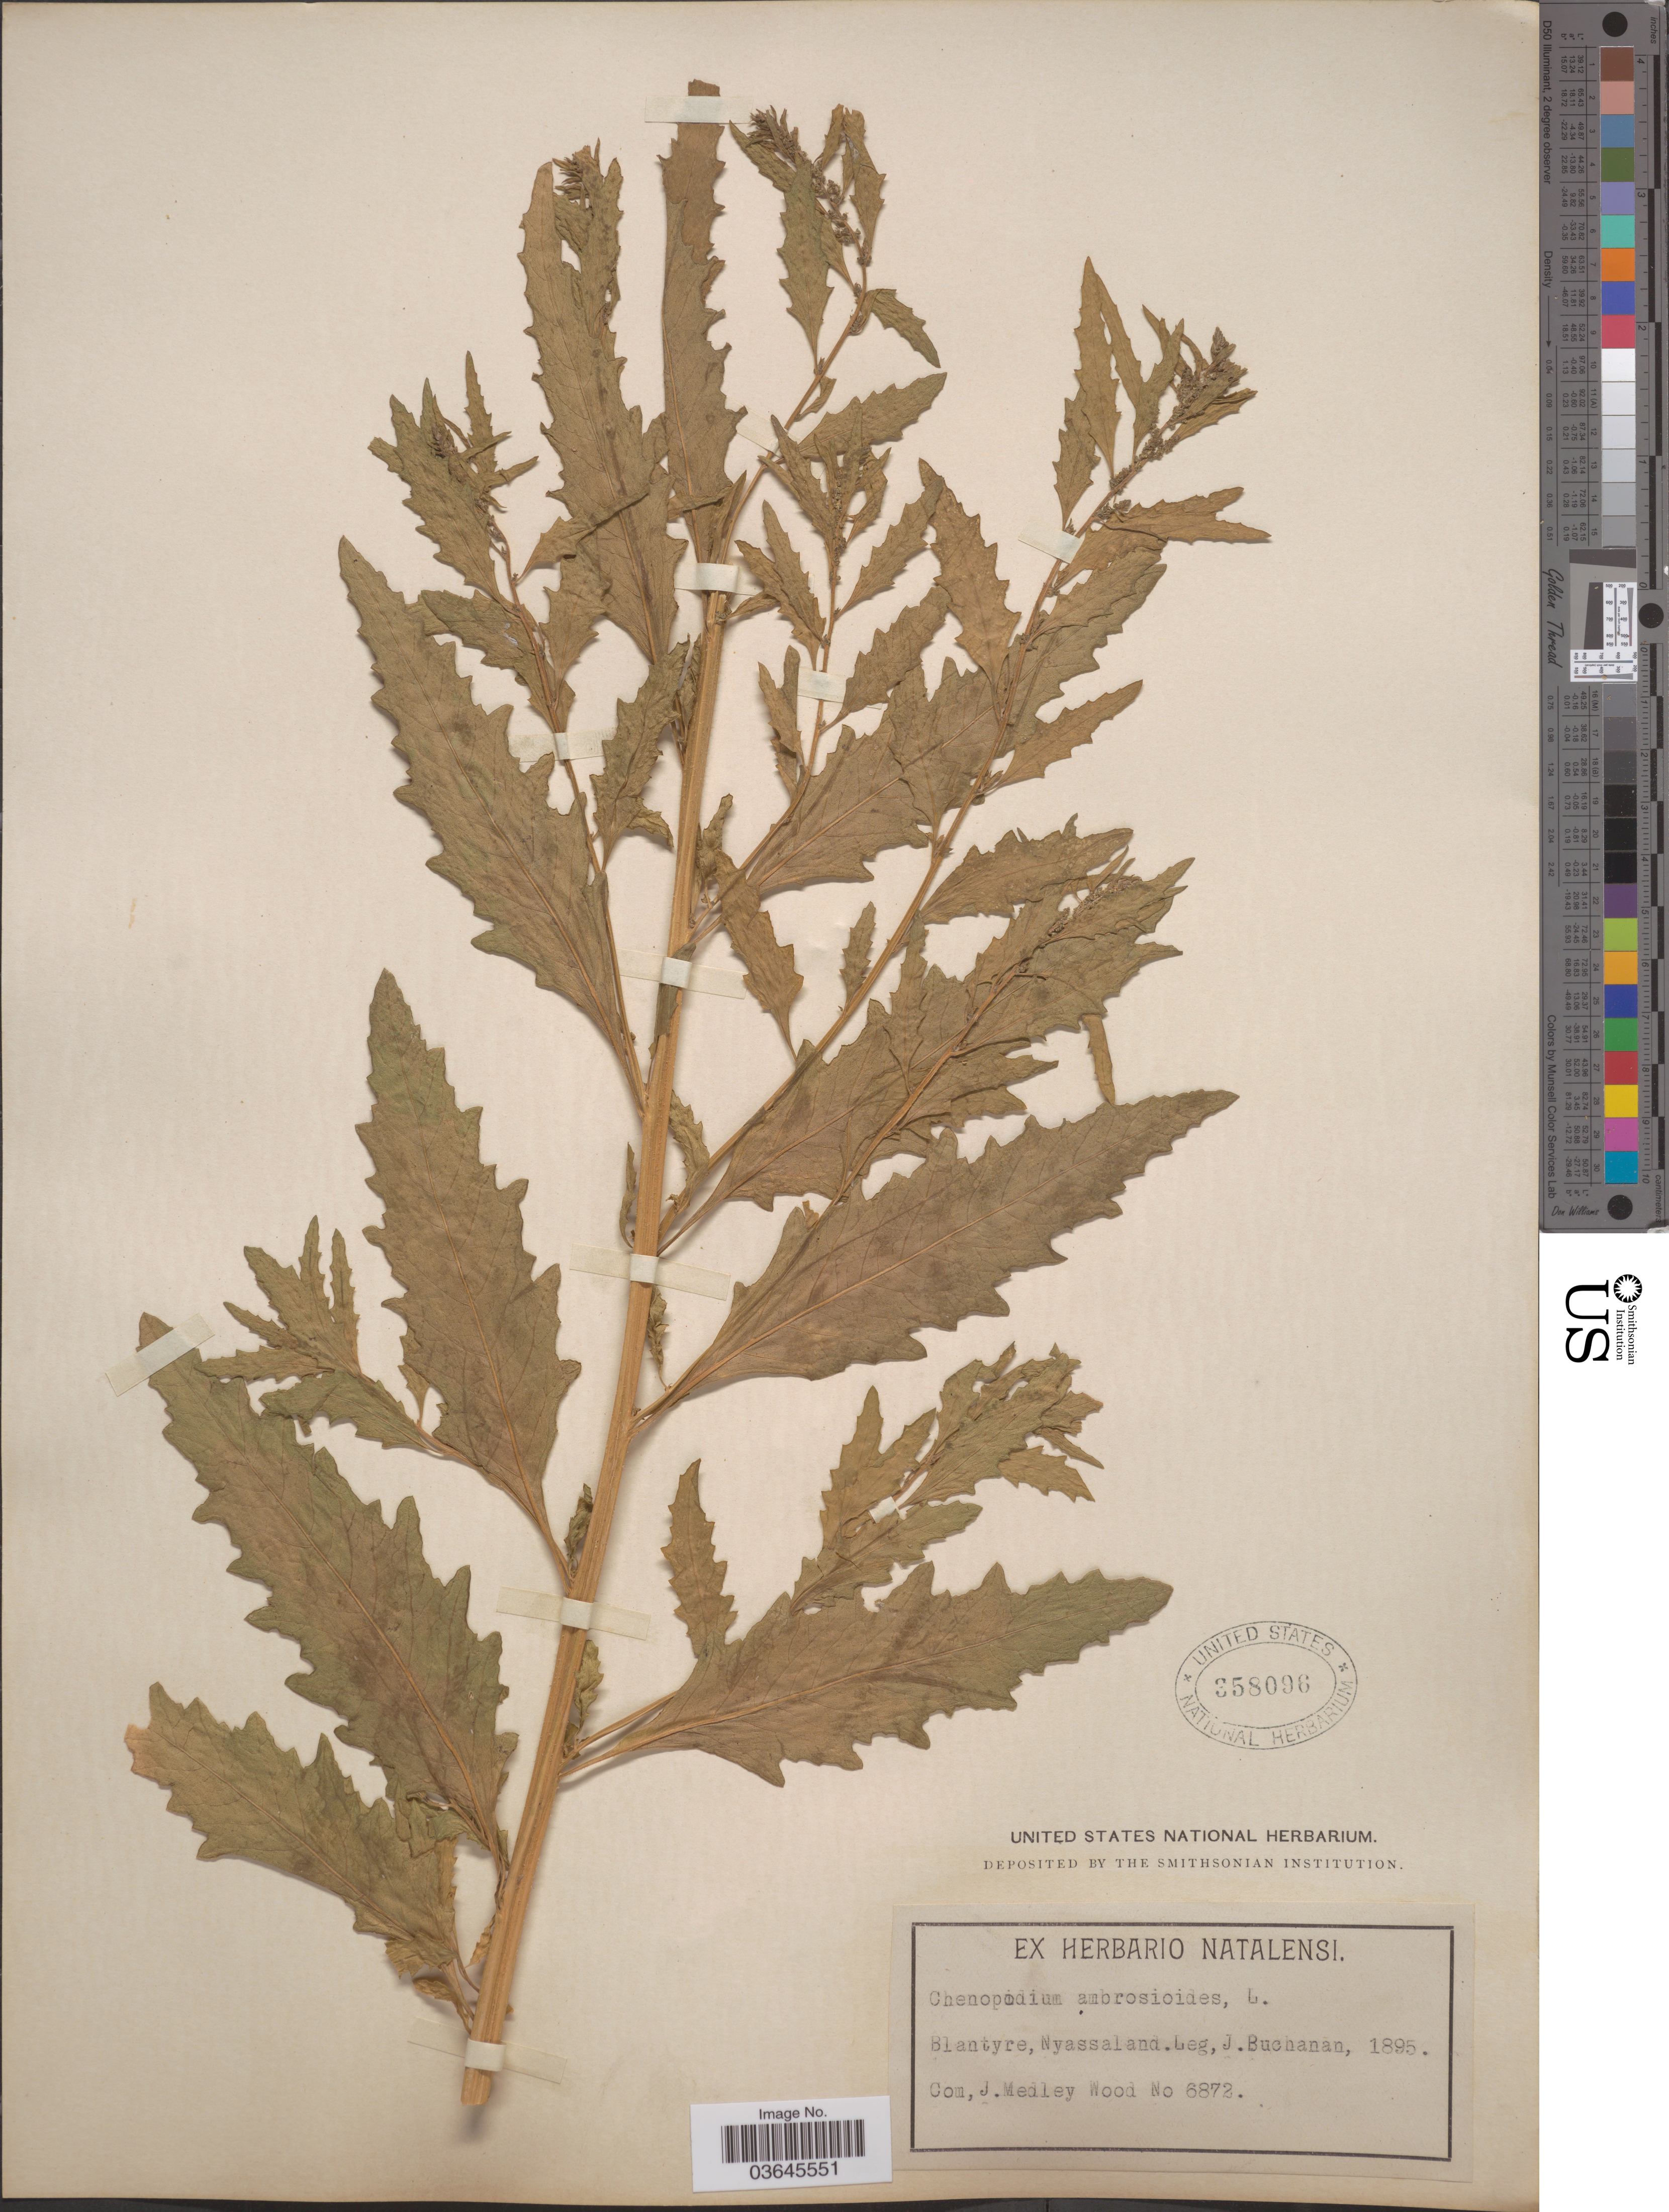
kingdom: Plantae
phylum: Tracheophyta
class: Magnoliopsida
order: Caryophyllales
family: Amaranthaceae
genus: Chenopodium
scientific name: Chenopodium ambrosioides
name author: L.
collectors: J. Buchanan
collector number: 6872?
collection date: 1895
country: Malawi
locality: Blantyre, Nyassaland.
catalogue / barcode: US 358096